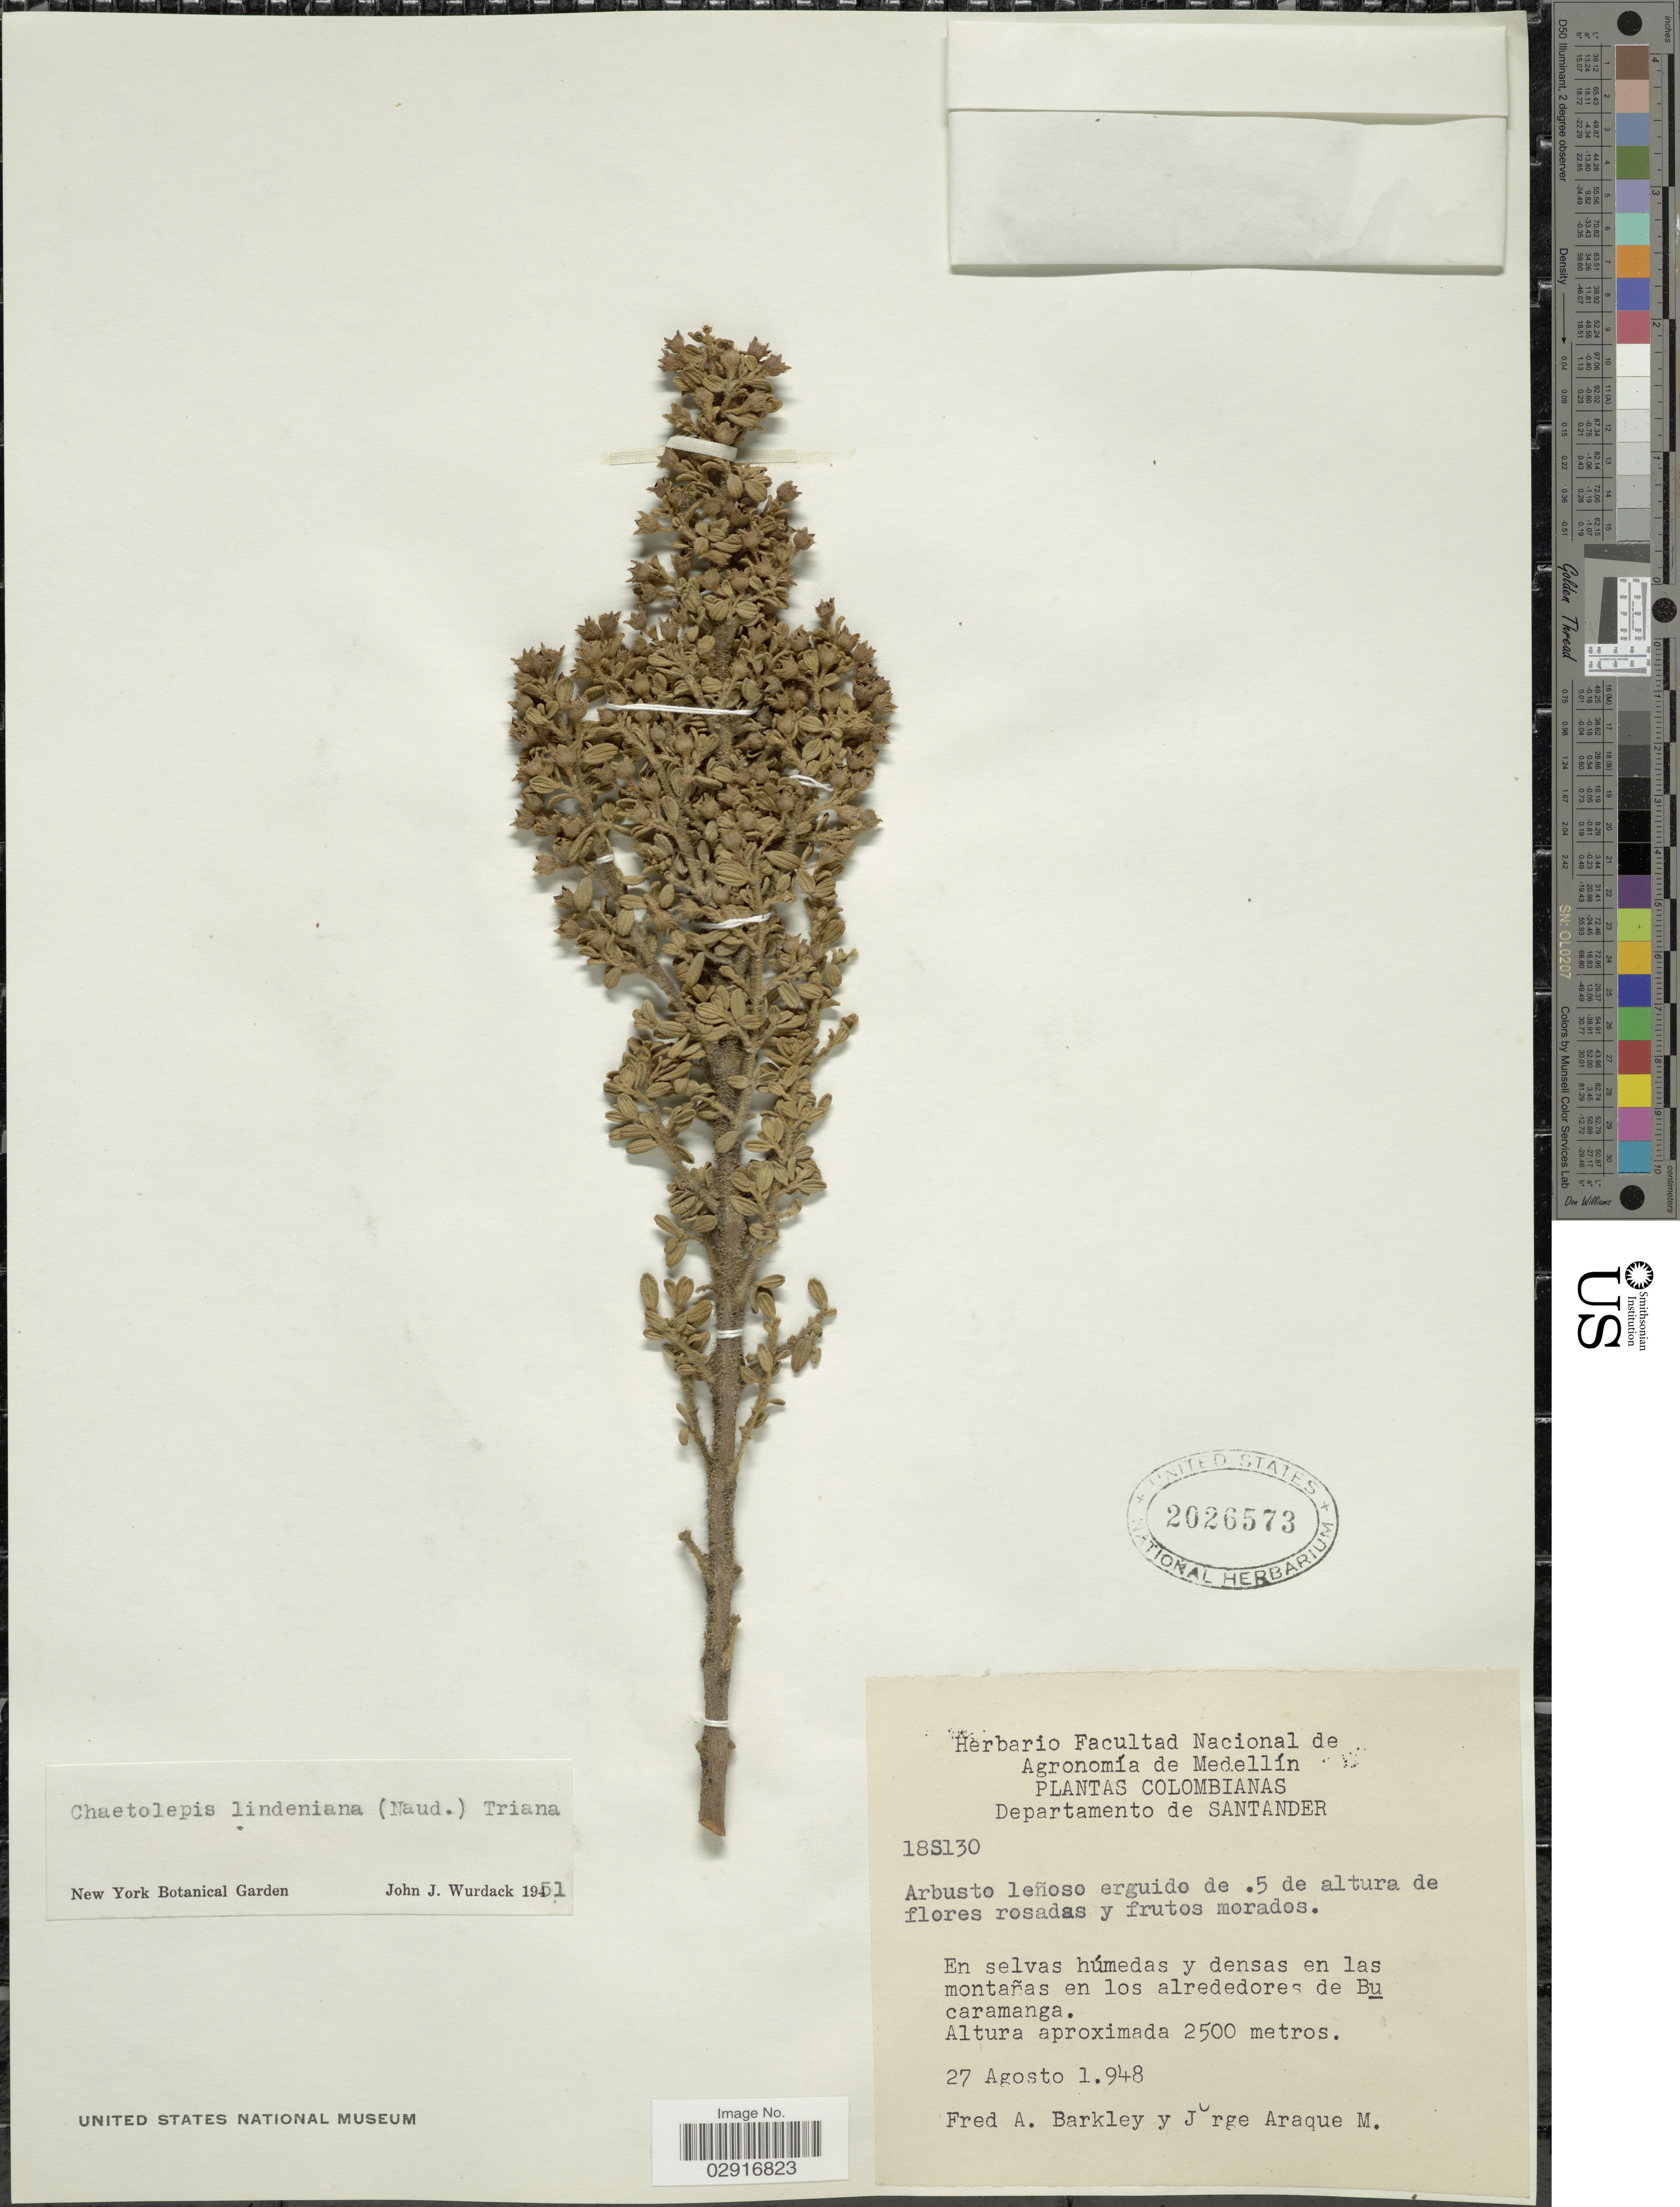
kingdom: Plantae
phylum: Tracheophyta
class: Magnoliopsida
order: Myrtales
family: Melastomataceae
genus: Chaetolepis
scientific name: Chaetolepis lindeniana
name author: (Naudin) Triana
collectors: F. A. Barkley & J. Araque Molina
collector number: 18S130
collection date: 1948-08-27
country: Colombia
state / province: Santander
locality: Departamento de Santander. En los alrededores de Bucaramanga.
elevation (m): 2500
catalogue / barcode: US 2026573